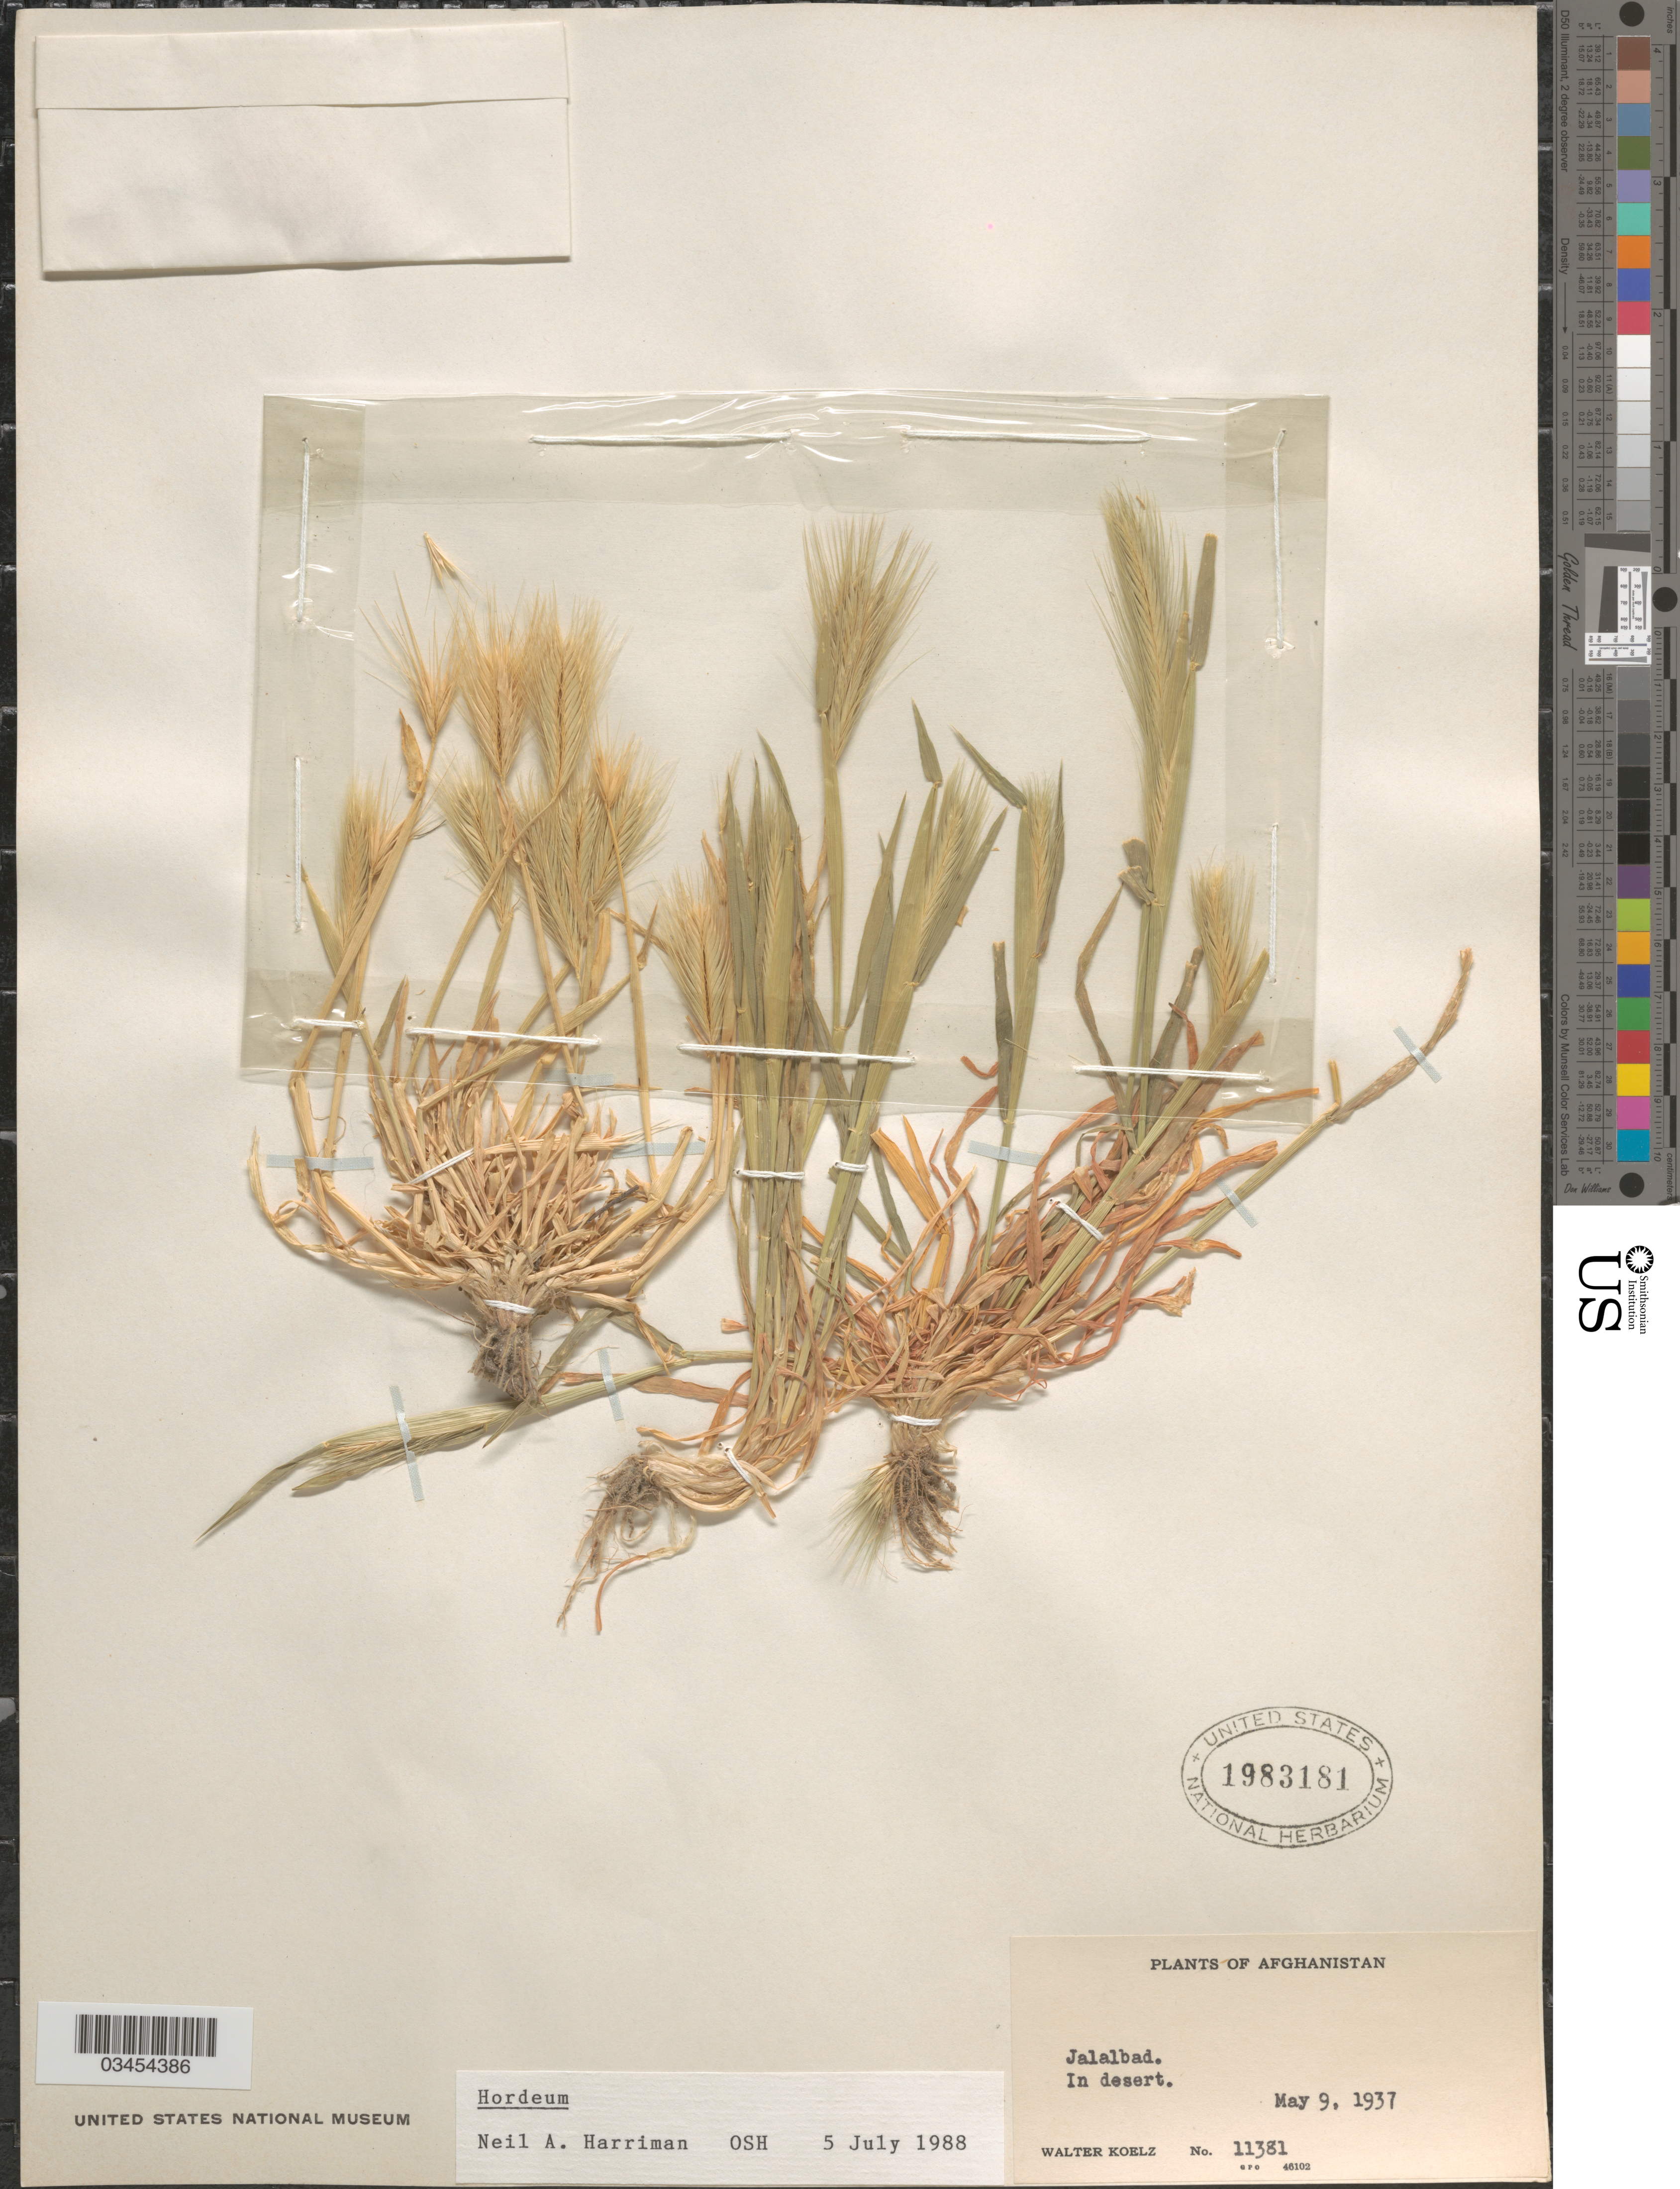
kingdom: Plantae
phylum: Tracheophyta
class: Liliopsida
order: Poales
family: Poaceae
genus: Hordeum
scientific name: Hordeum sp.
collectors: W. N. Koelz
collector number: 11381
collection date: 1937-05-09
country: Afghanistan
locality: Jalalbad. In desert.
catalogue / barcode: US 1983181